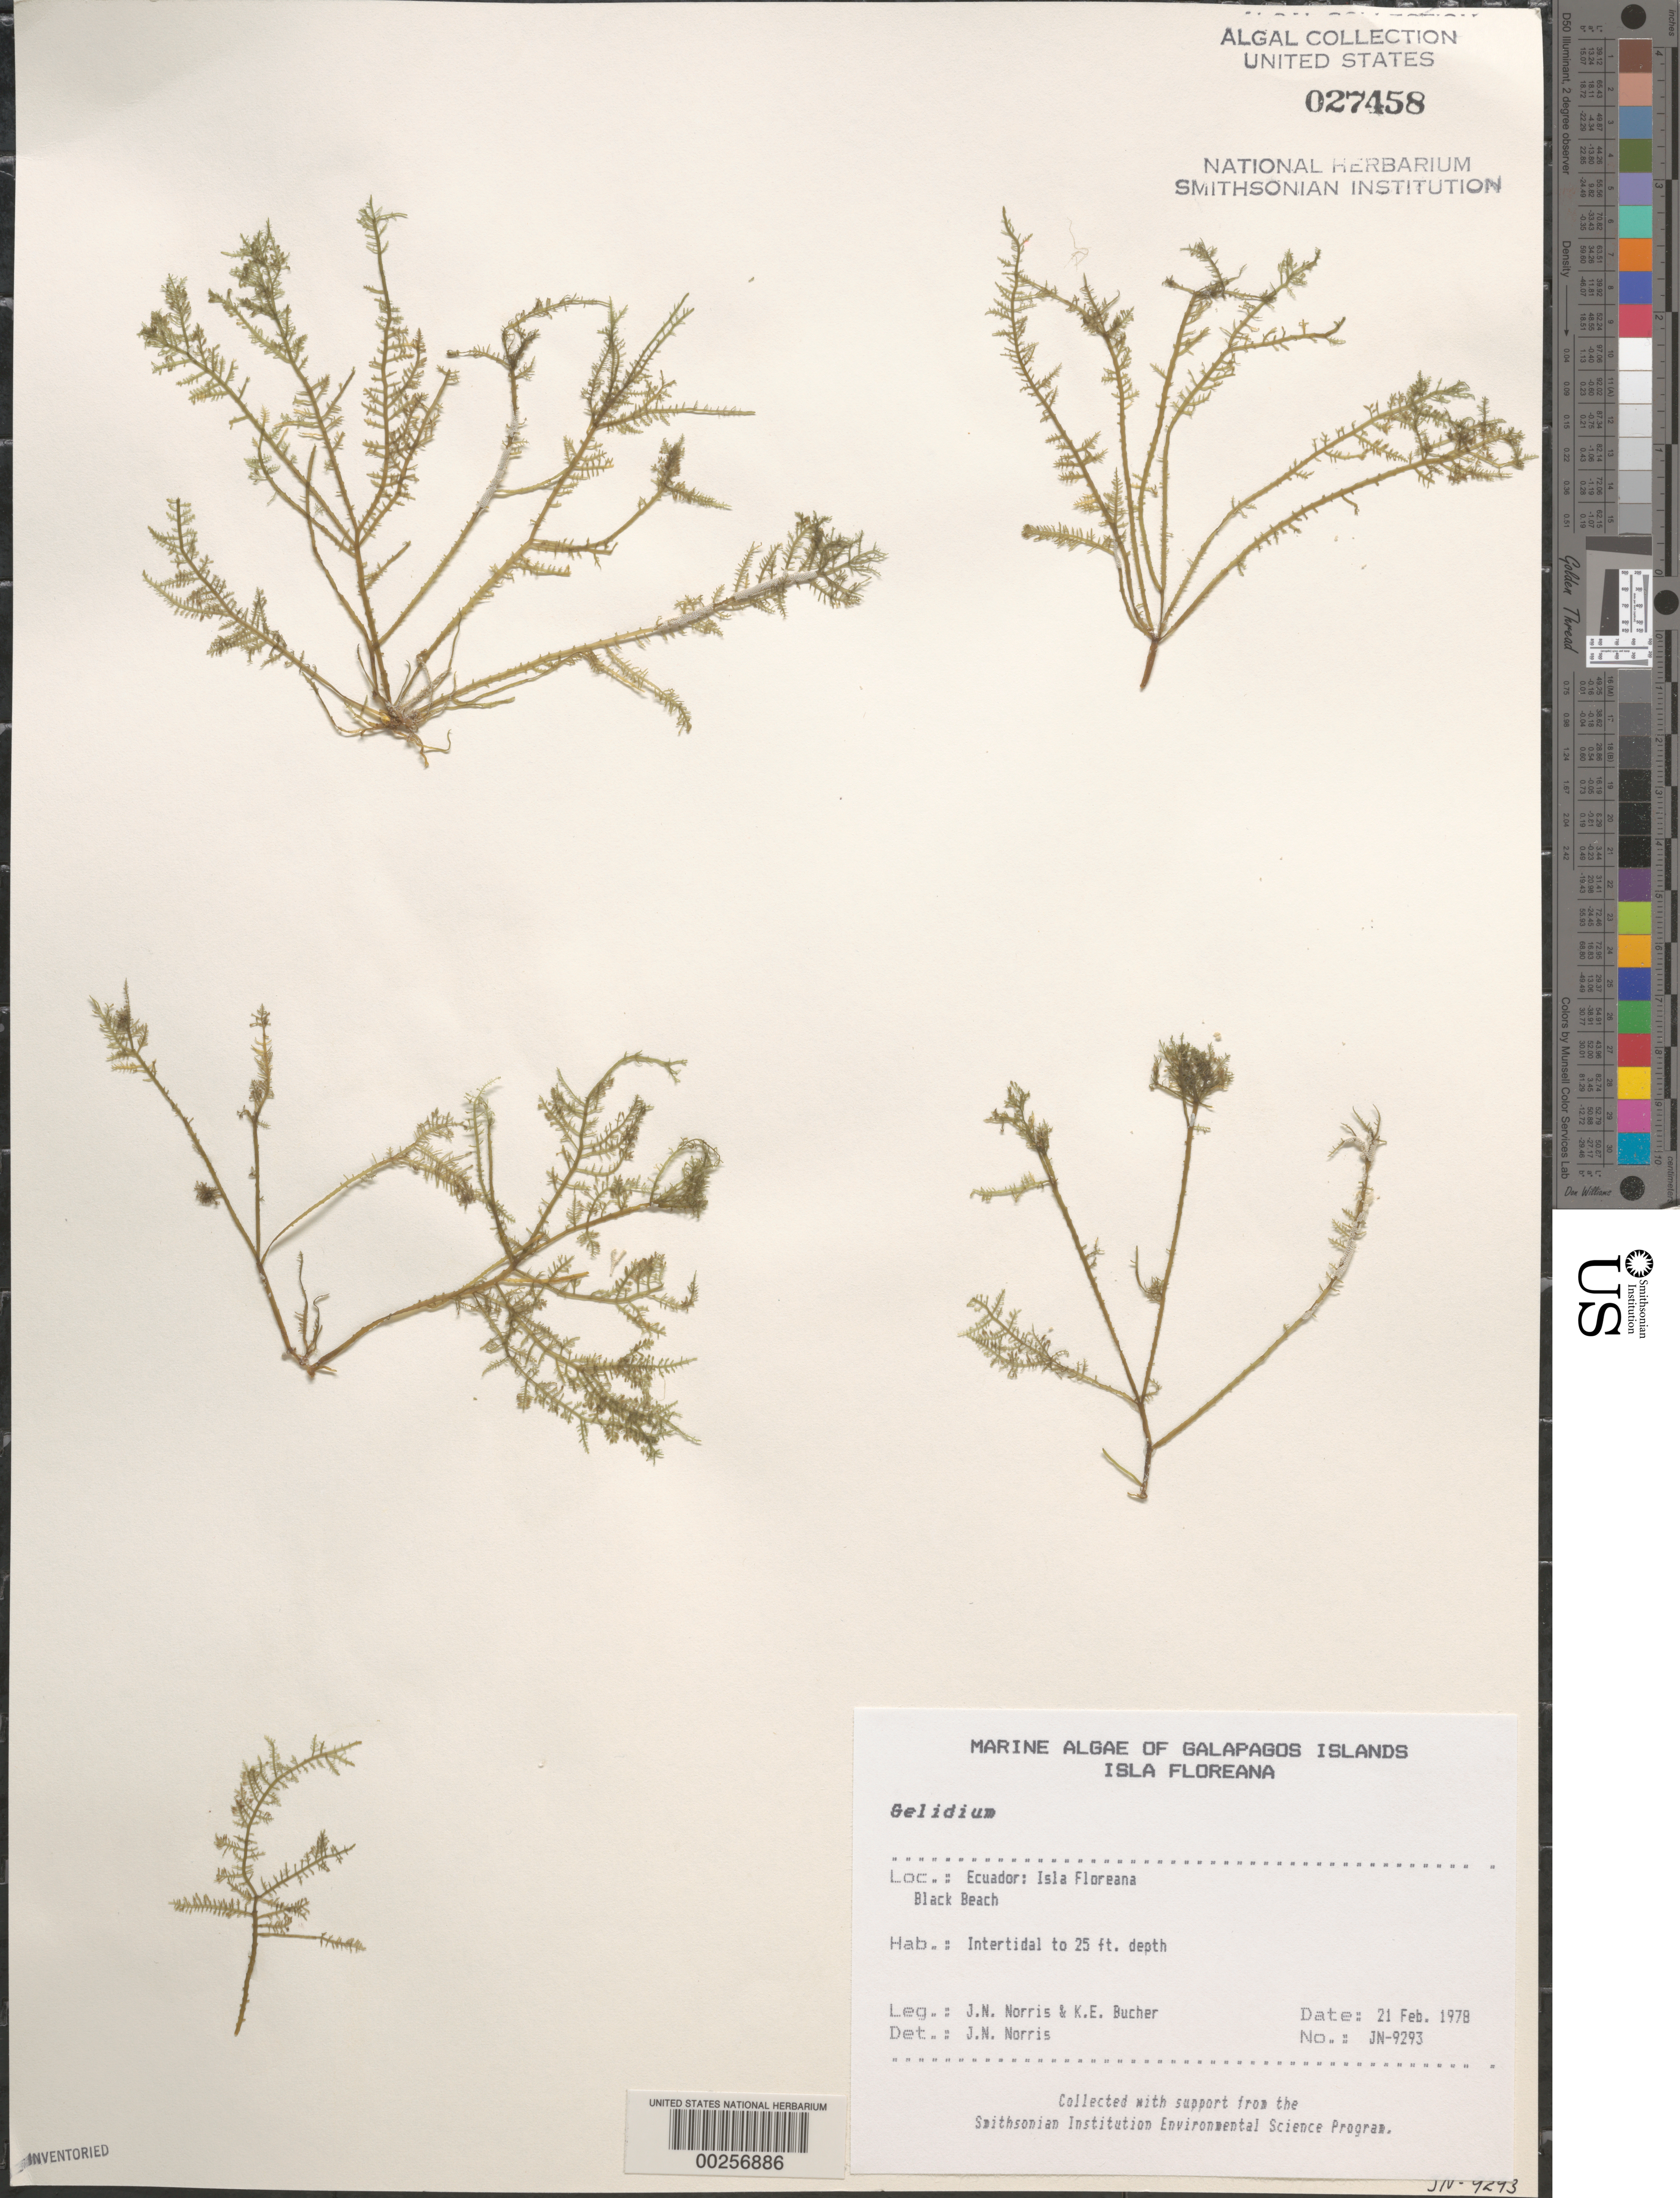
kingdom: Plantae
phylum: Rhodophyta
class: Florideophyceae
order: Gelidiales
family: Gelidiaceae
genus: Gelidium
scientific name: Gelidium sp.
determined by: Norris, James N.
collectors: J. N. Norris & K. E. Bucher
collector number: JN-9293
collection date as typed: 21 Feb 1978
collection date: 1978-02-21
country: Ecuador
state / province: Colón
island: Floreana [Charles, Santa Maria]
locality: Black Beach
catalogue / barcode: US 27458